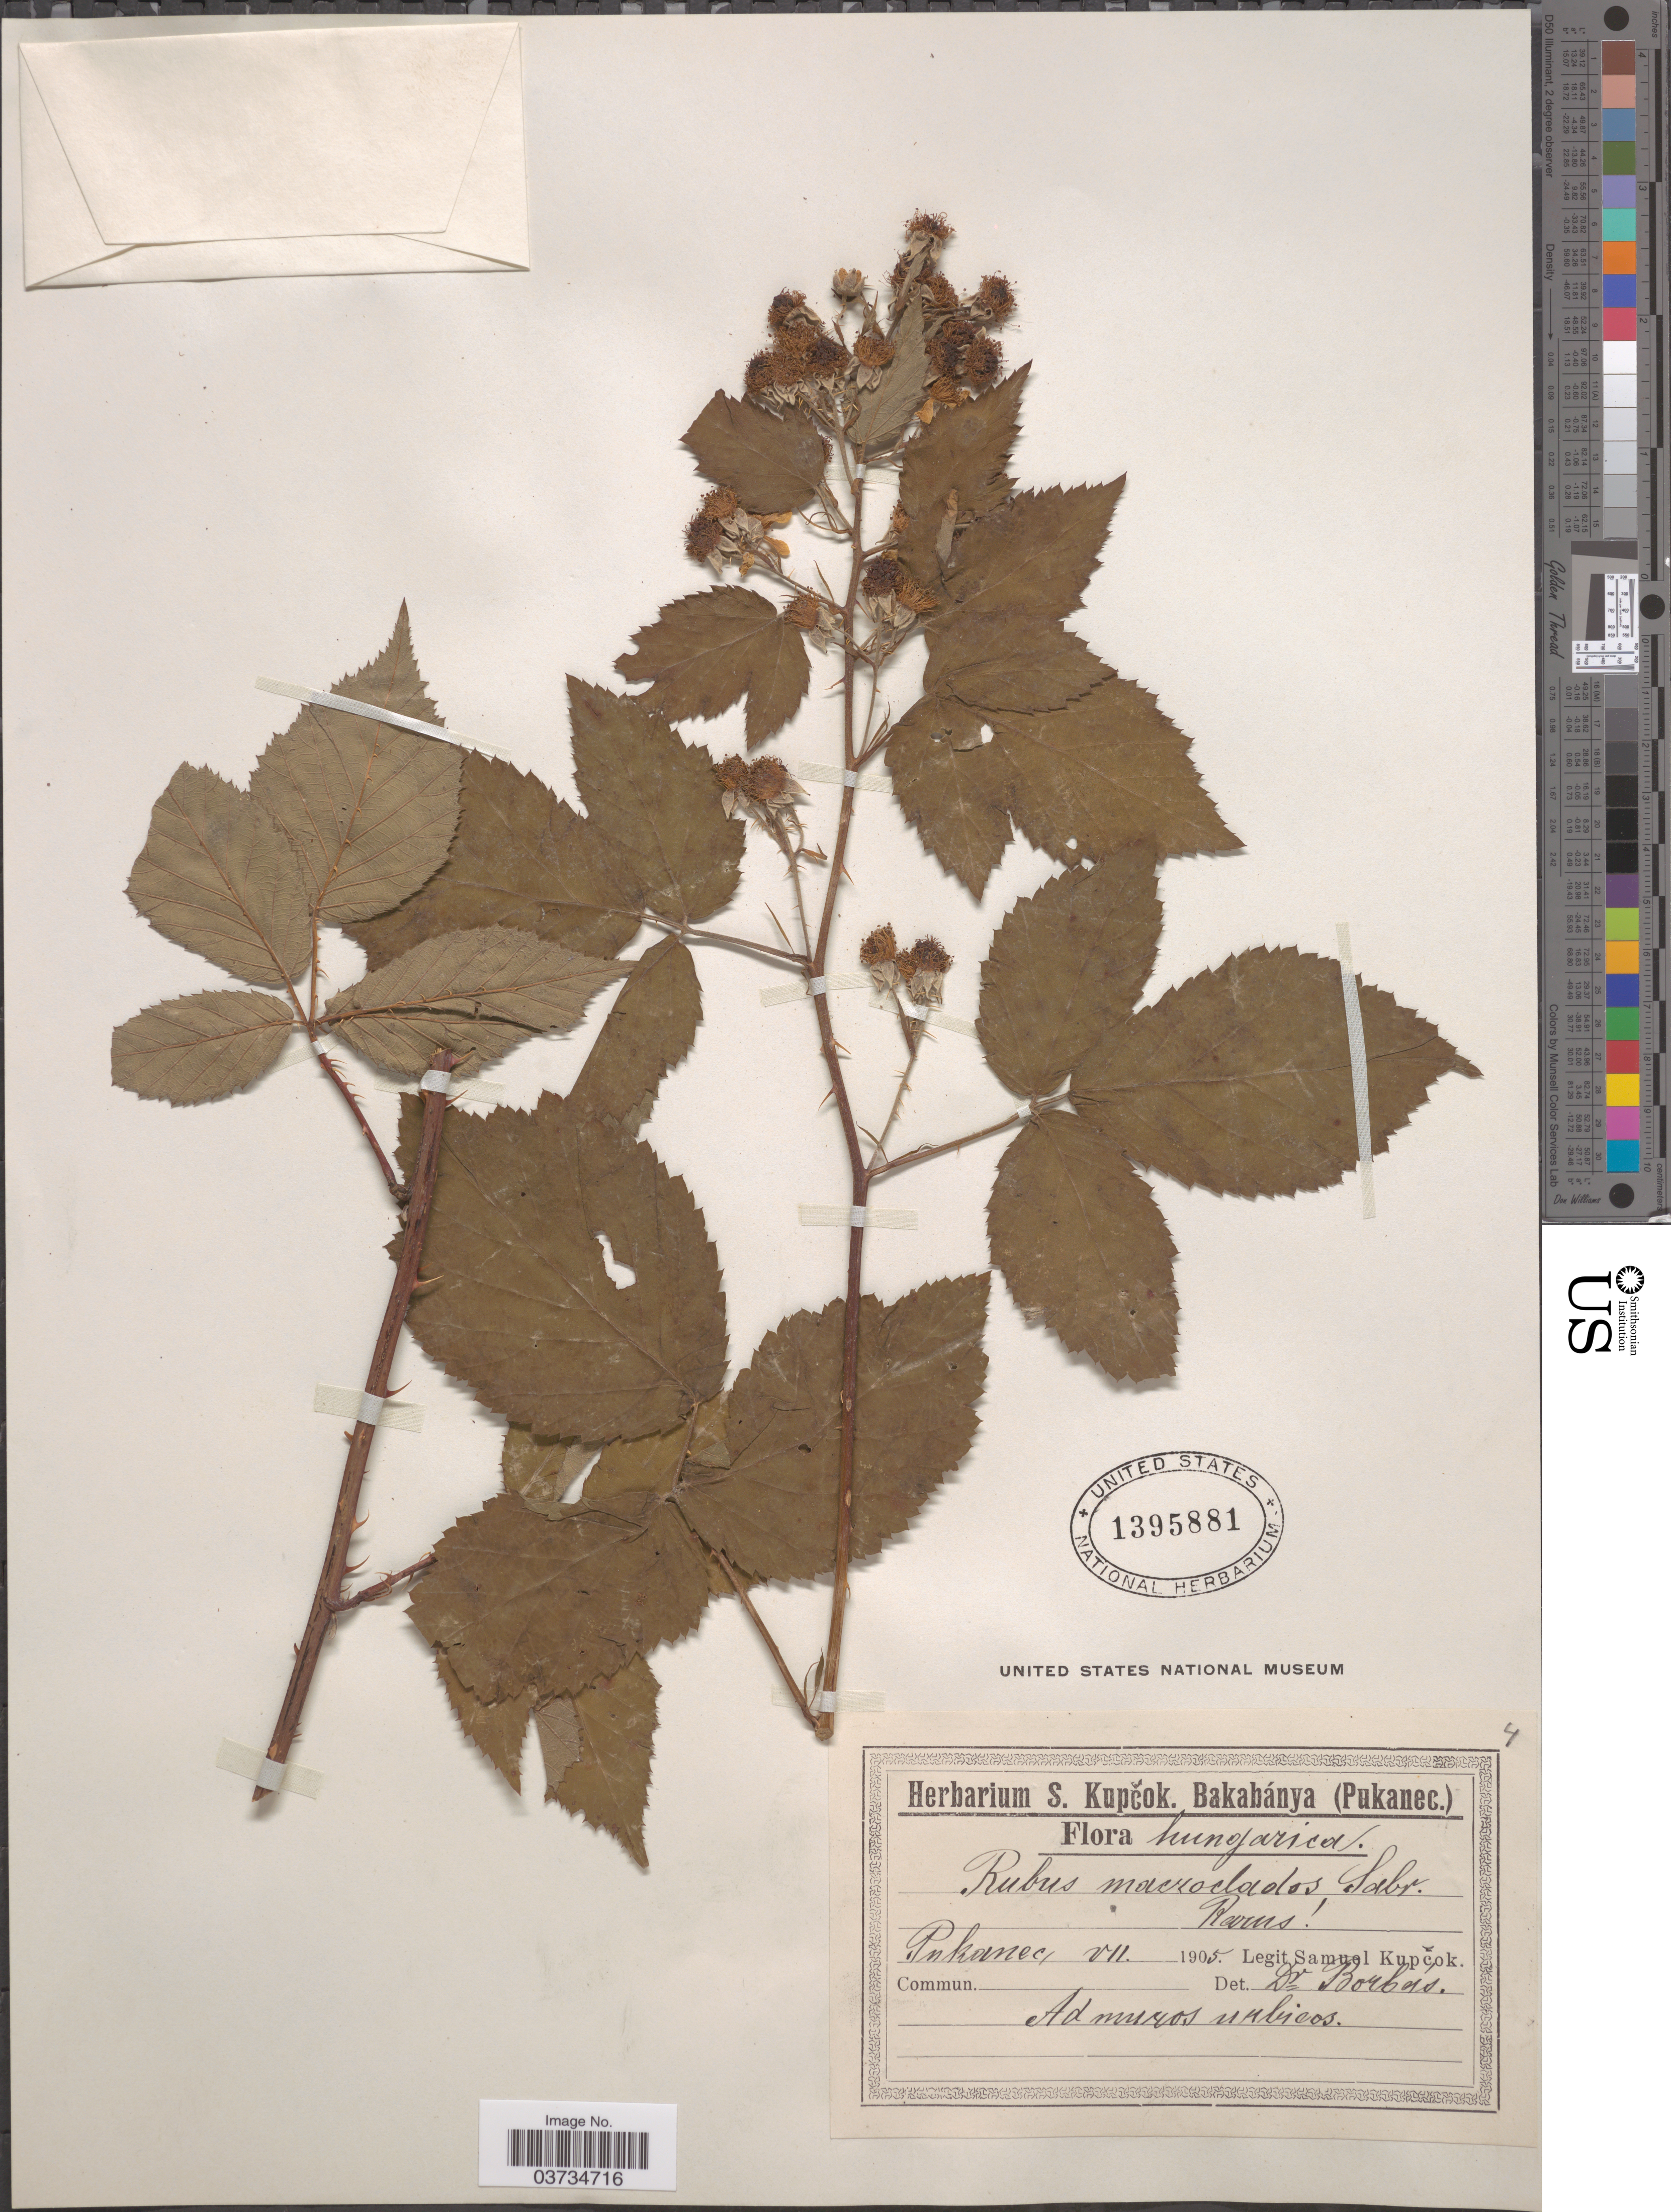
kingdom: Plantae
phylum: Tracheophyta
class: Magnoliopsida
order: Rosales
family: Rosaceae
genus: Rubus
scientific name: Rubus macroclados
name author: Sabr.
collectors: S. Kupcok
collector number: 4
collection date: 1905-07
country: Hungary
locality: Pukanec.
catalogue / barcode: US 1395881